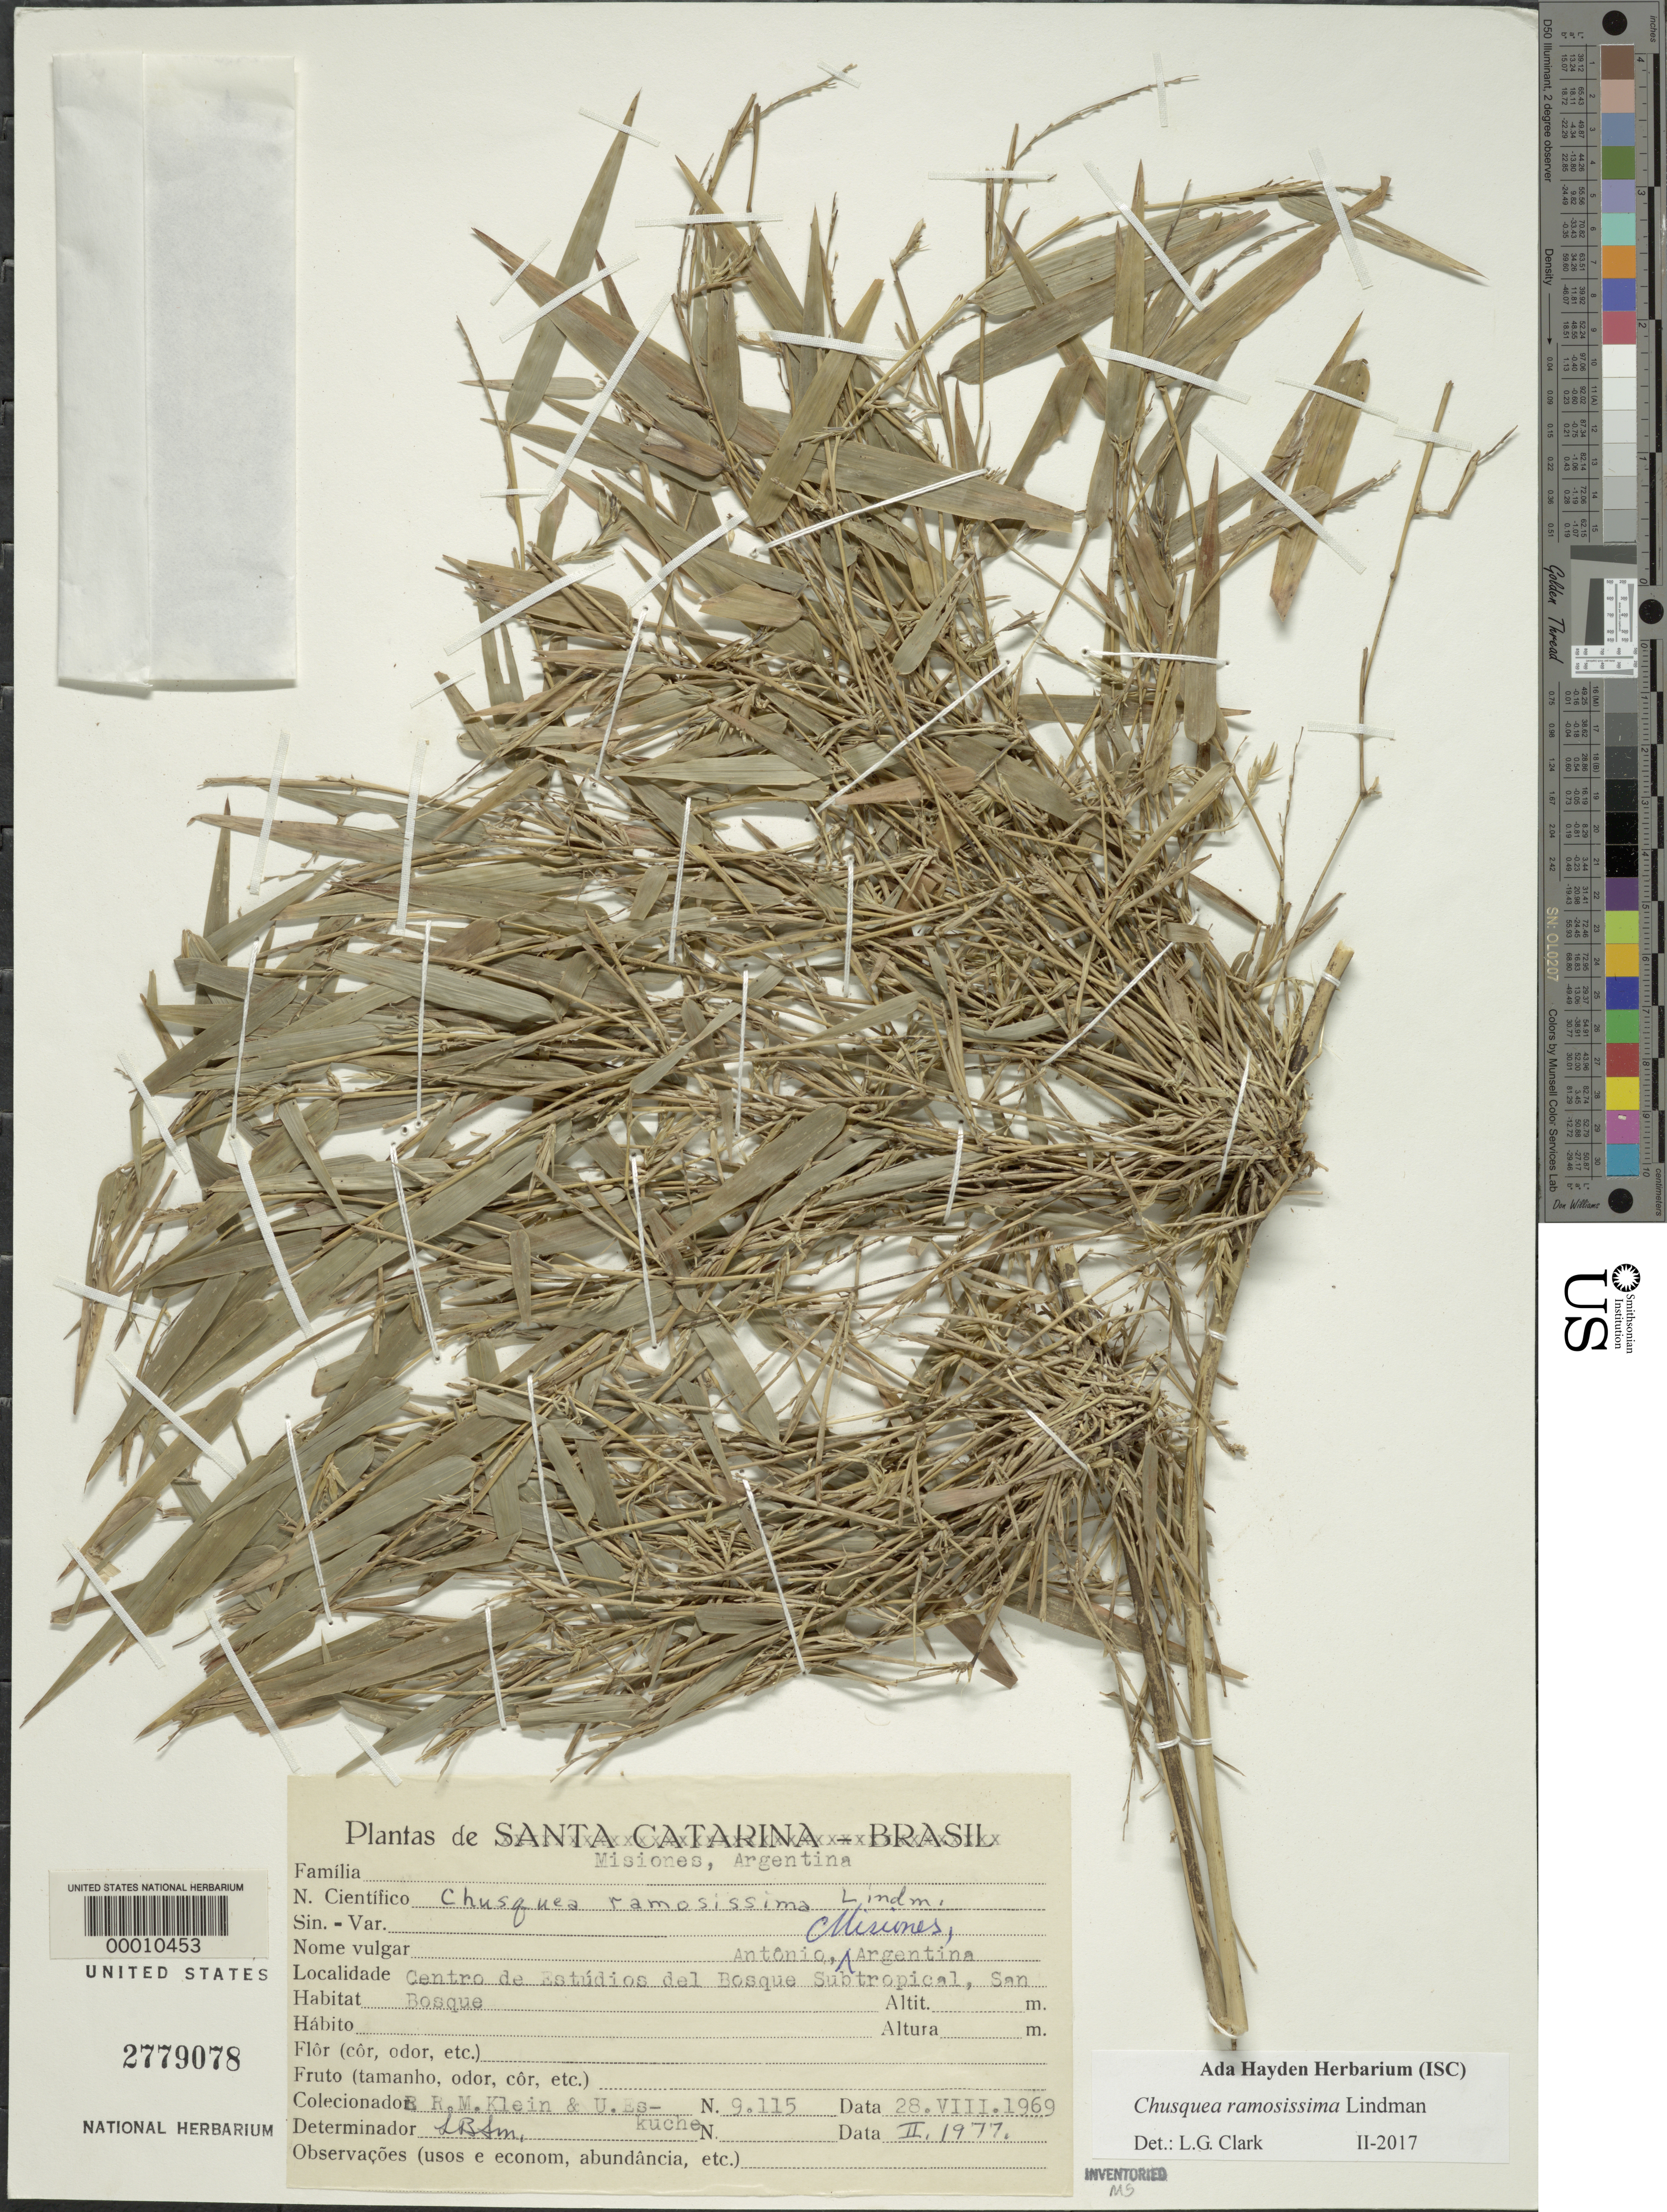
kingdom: Plantae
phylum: Tracheophyta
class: Liliopsida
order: Poales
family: Poaceae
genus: Chusquea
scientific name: Chusquea ramosissima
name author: Lindm.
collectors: R. M. Klein & U. G. Eskuche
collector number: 9115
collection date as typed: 25 Aug 1969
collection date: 1969-08-25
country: Argentina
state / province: Misiones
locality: Antonio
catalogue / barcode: US 2779078